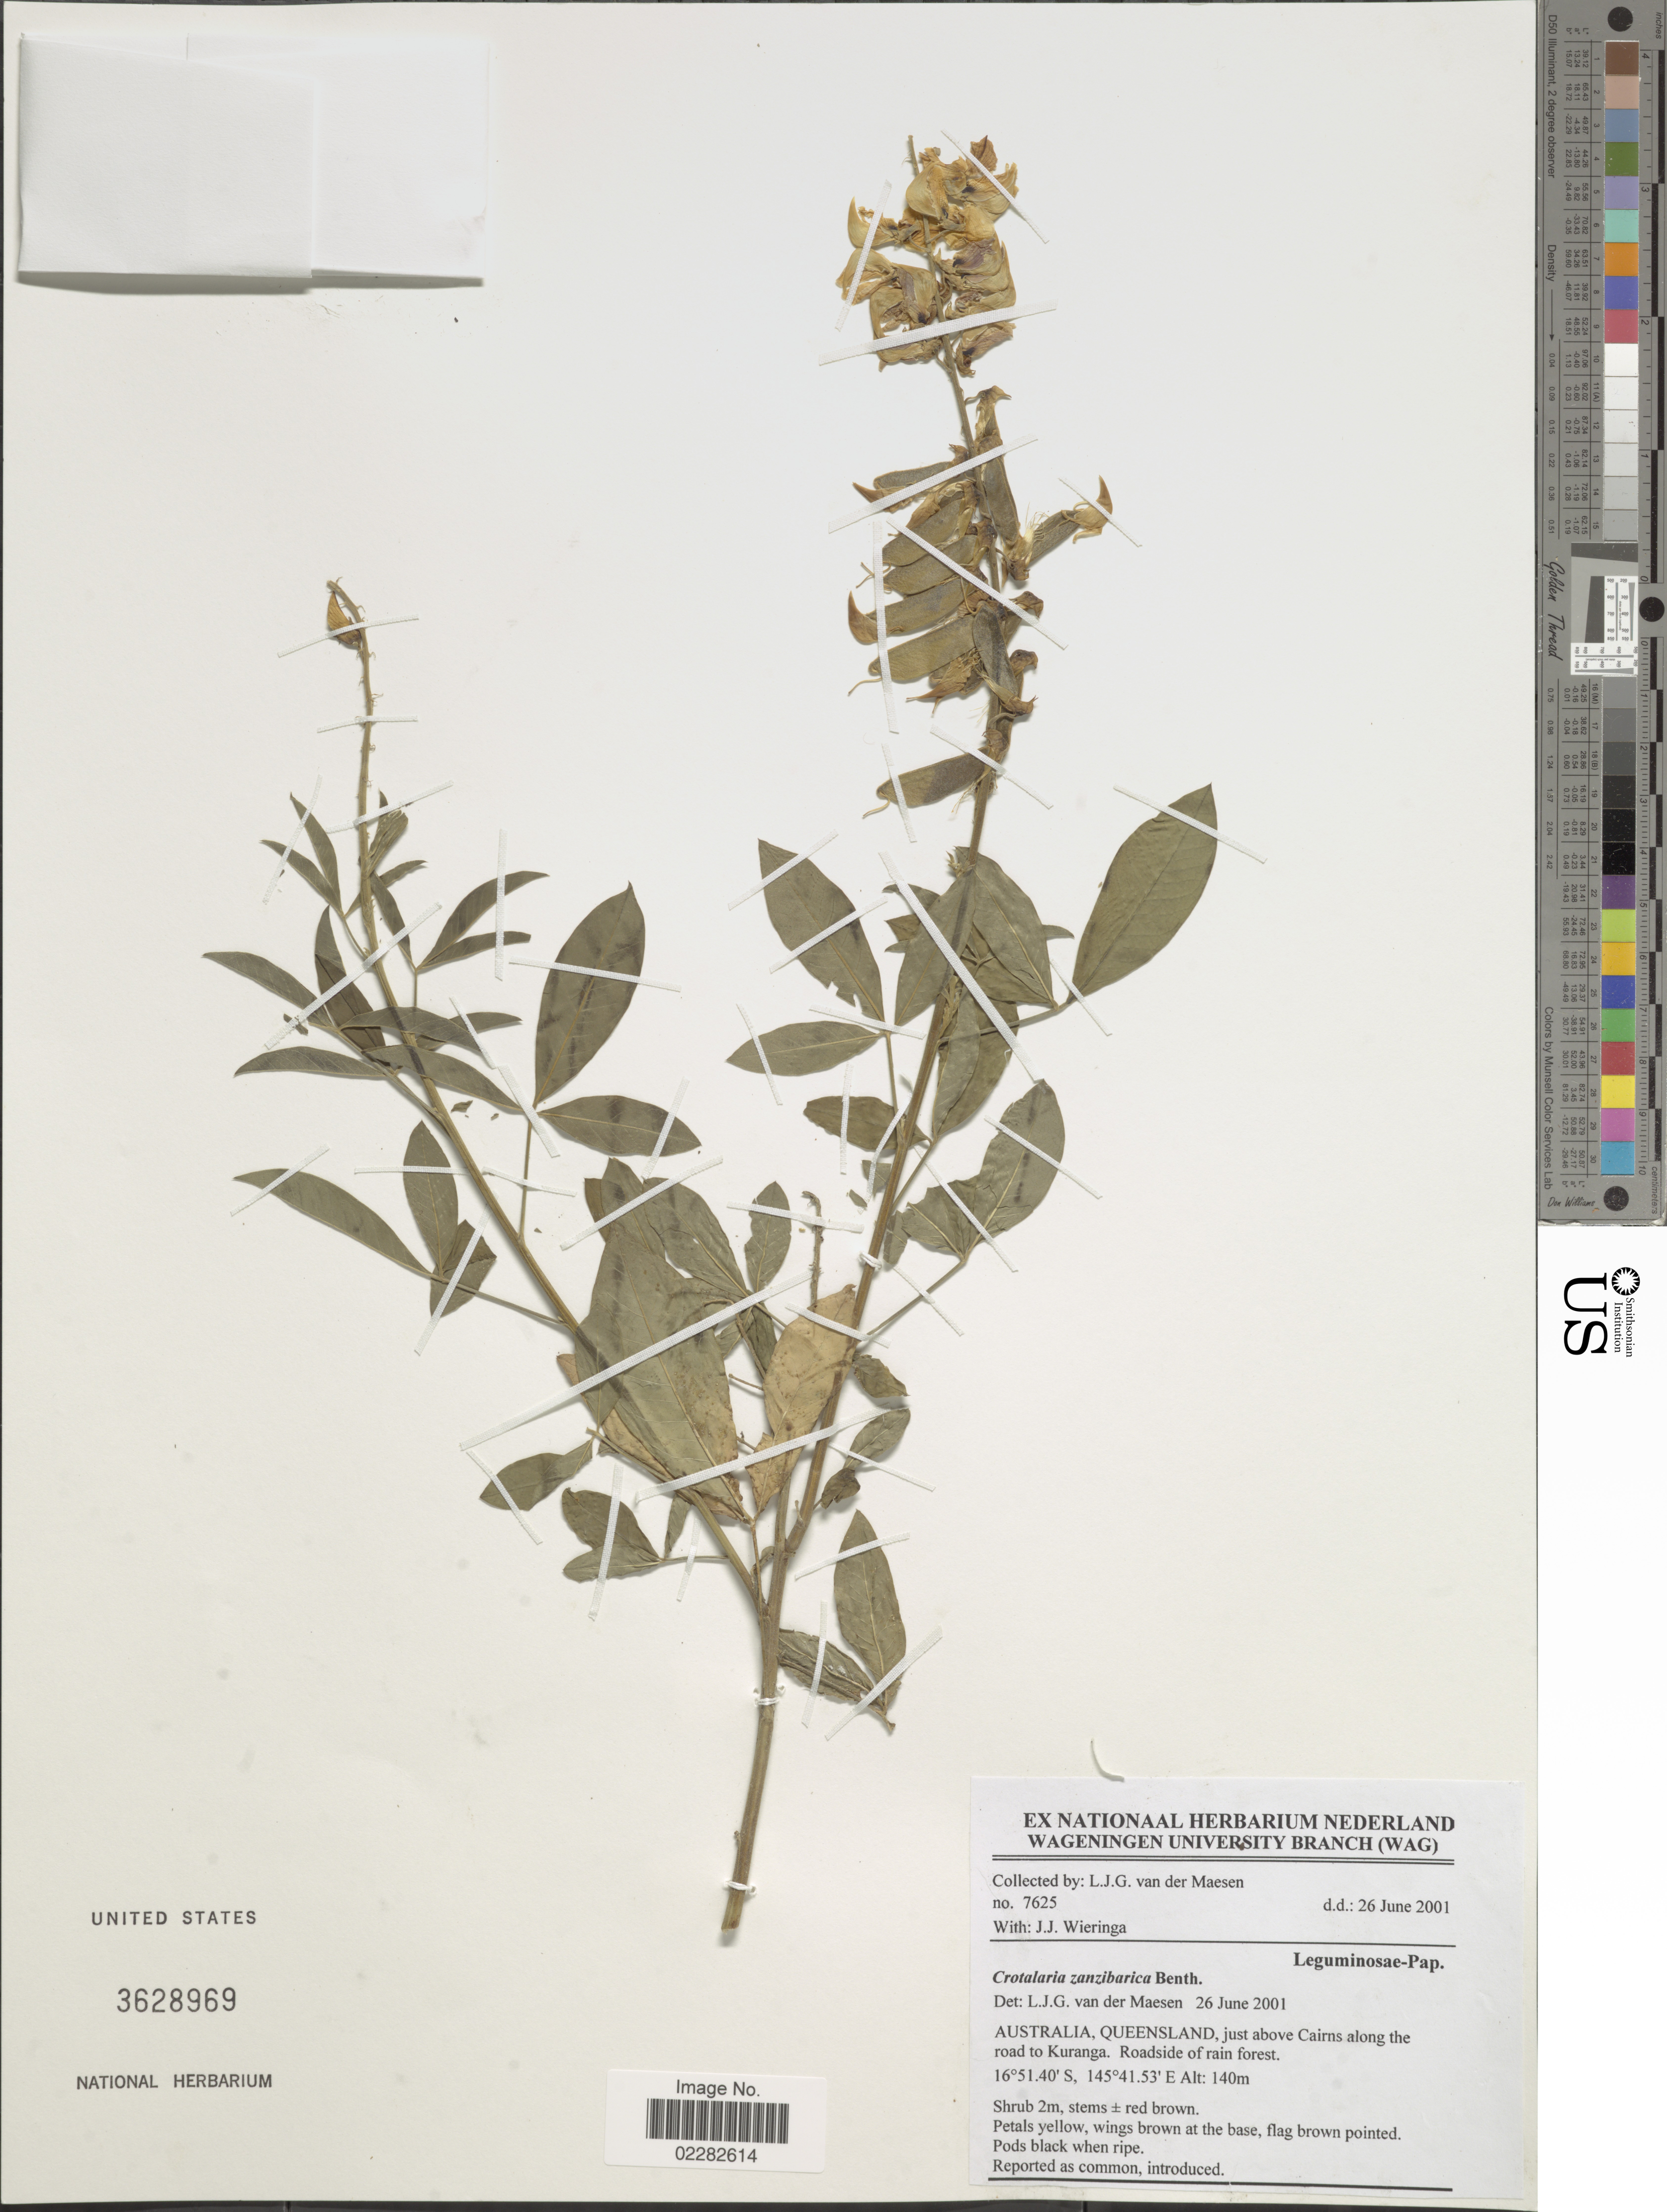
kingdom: Plantae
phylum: Tracheophyta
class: Magnoliopsida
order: Fabales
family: Fabaceae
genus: Crotalaria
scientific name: Crotalaria zanzibarica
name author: Benth.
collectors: L. van der Maesen & J. Wieringa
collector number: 7625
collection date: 2001-06-26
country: Australia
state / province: Queensland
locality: Just above Cairns along the road to Kuranga, roadside of rain forest.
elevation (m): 140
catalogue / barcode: US 3628969